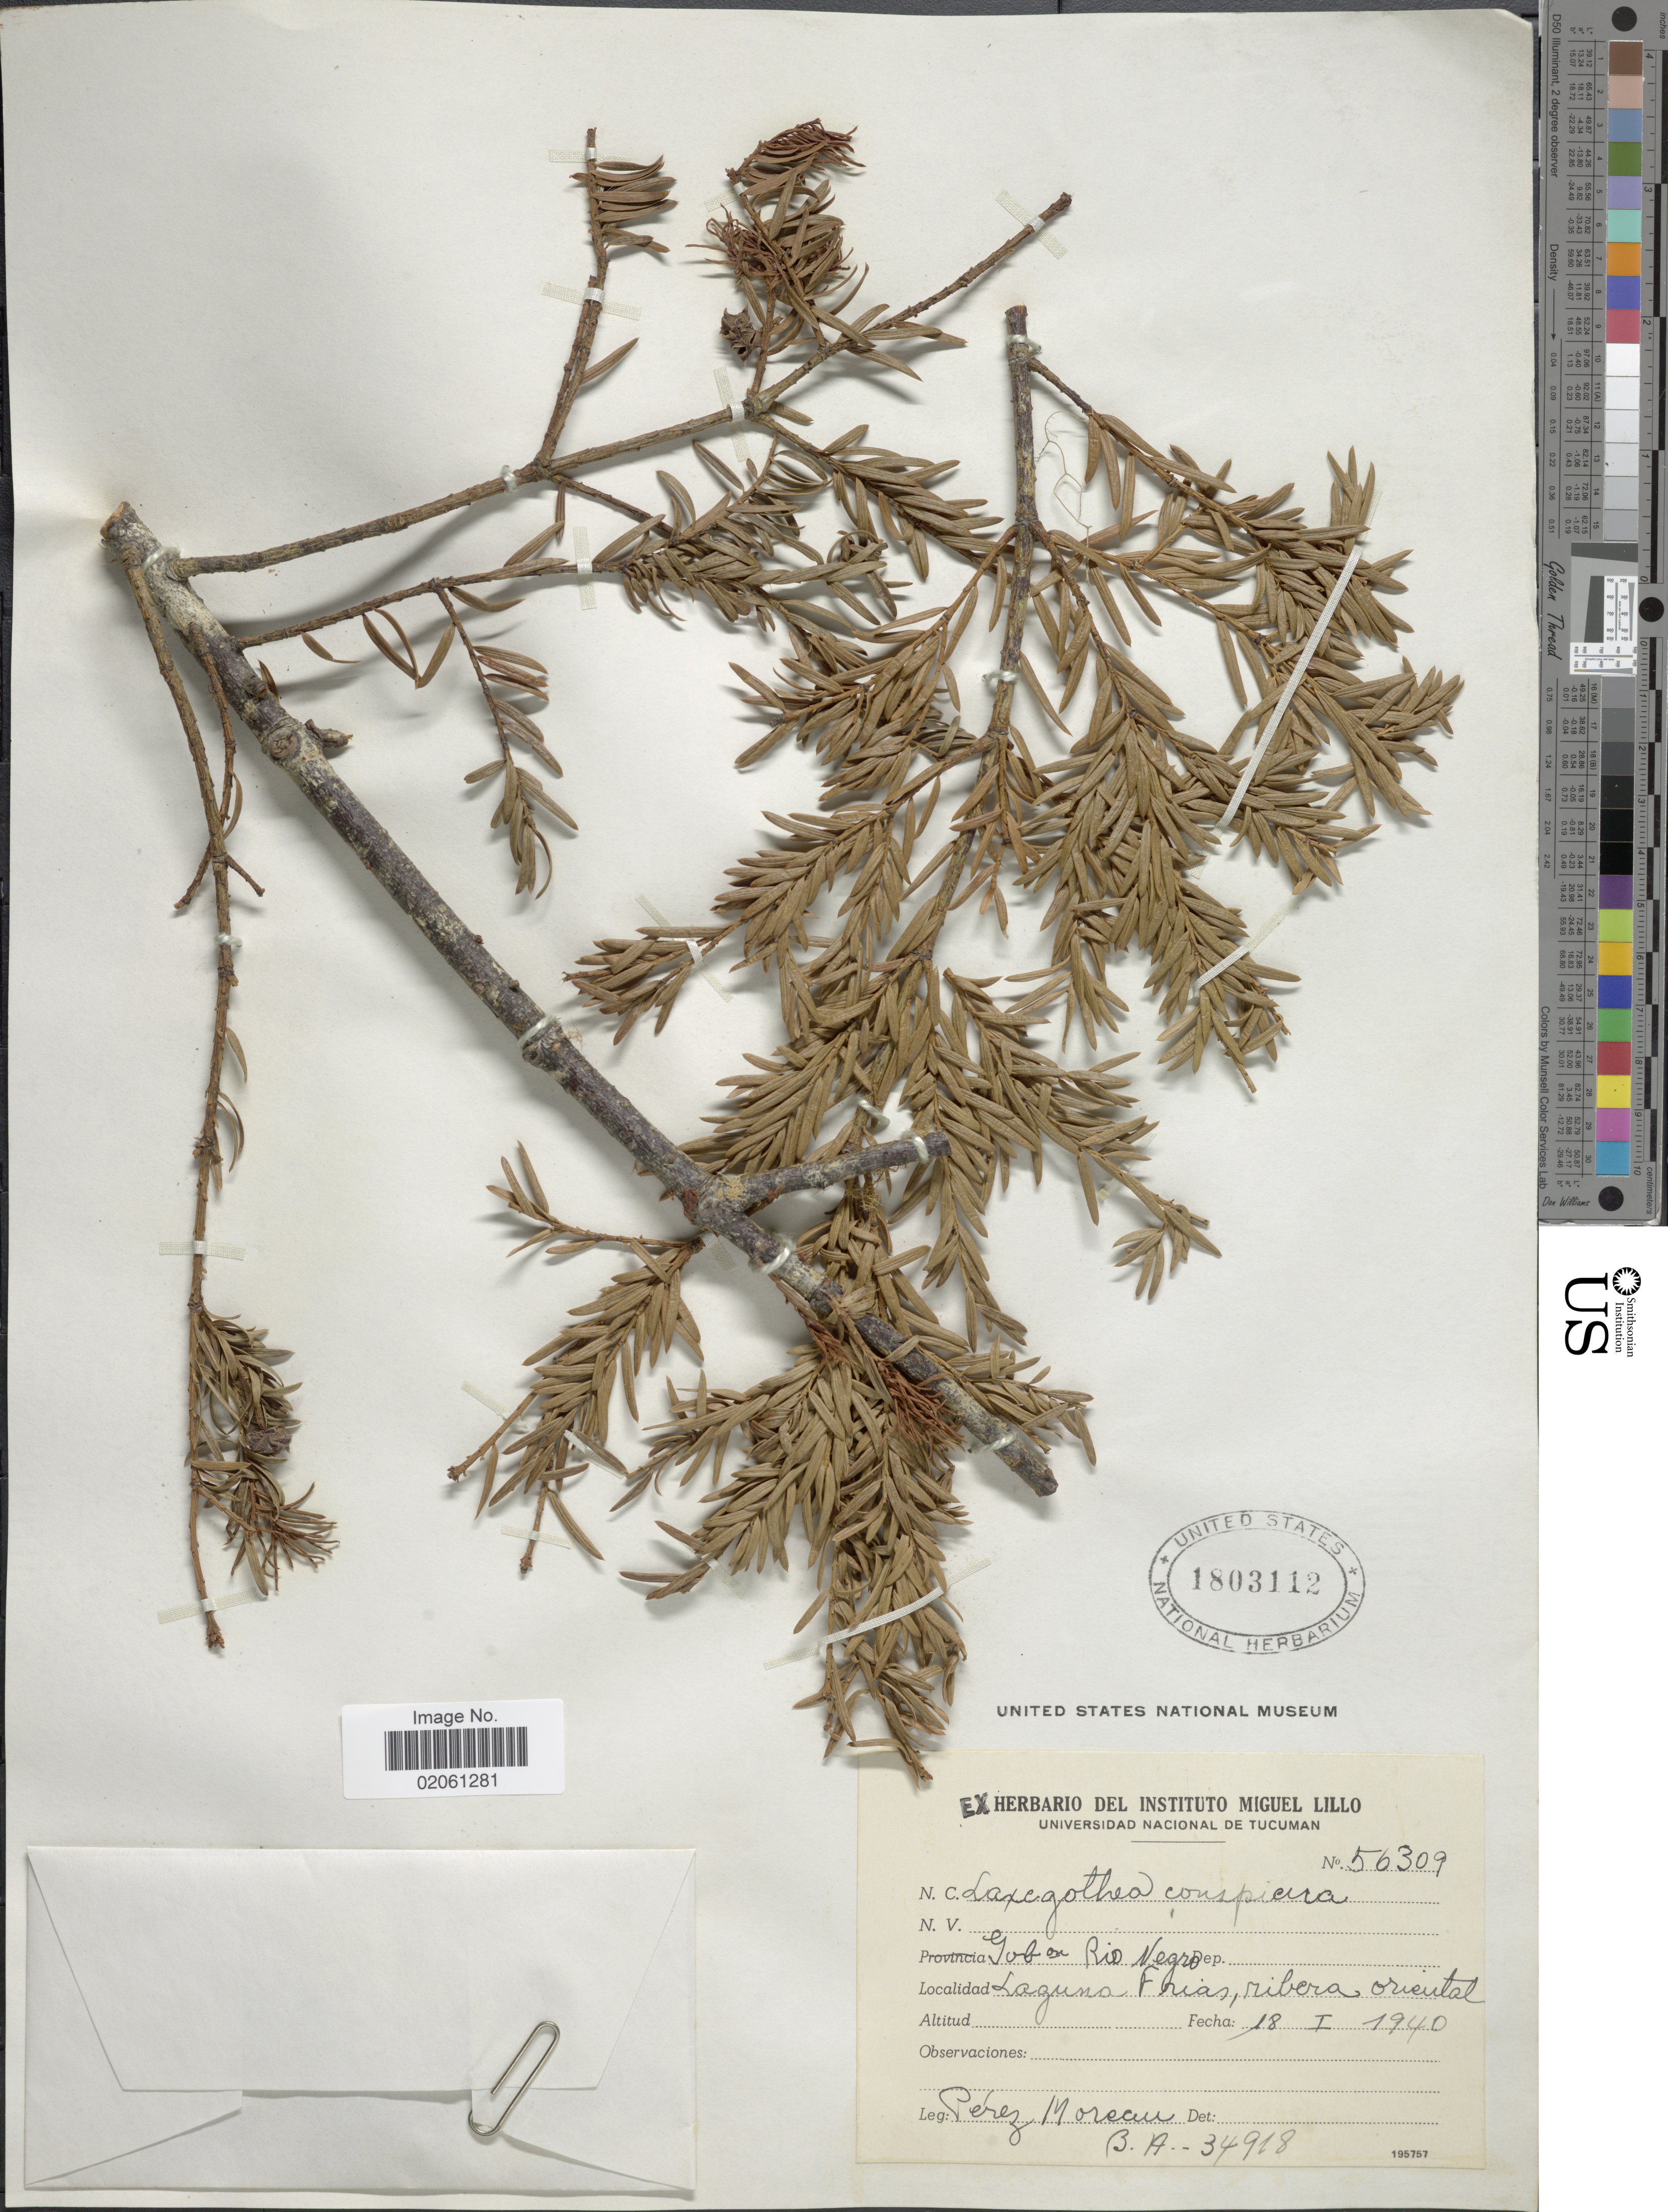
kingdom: Plantae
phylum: Tracheophyta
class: Pinopsida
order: Pinales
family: Podocarpaceae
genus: Saxegothaea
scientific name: Saxegothaea conspicua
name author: Lindl.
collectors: M. Perez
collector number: B.A.34918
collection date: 1940-01-18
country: Argentina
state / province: Rio Negro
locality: Laguna Frias, ribera oriental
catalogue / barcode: US 1803112